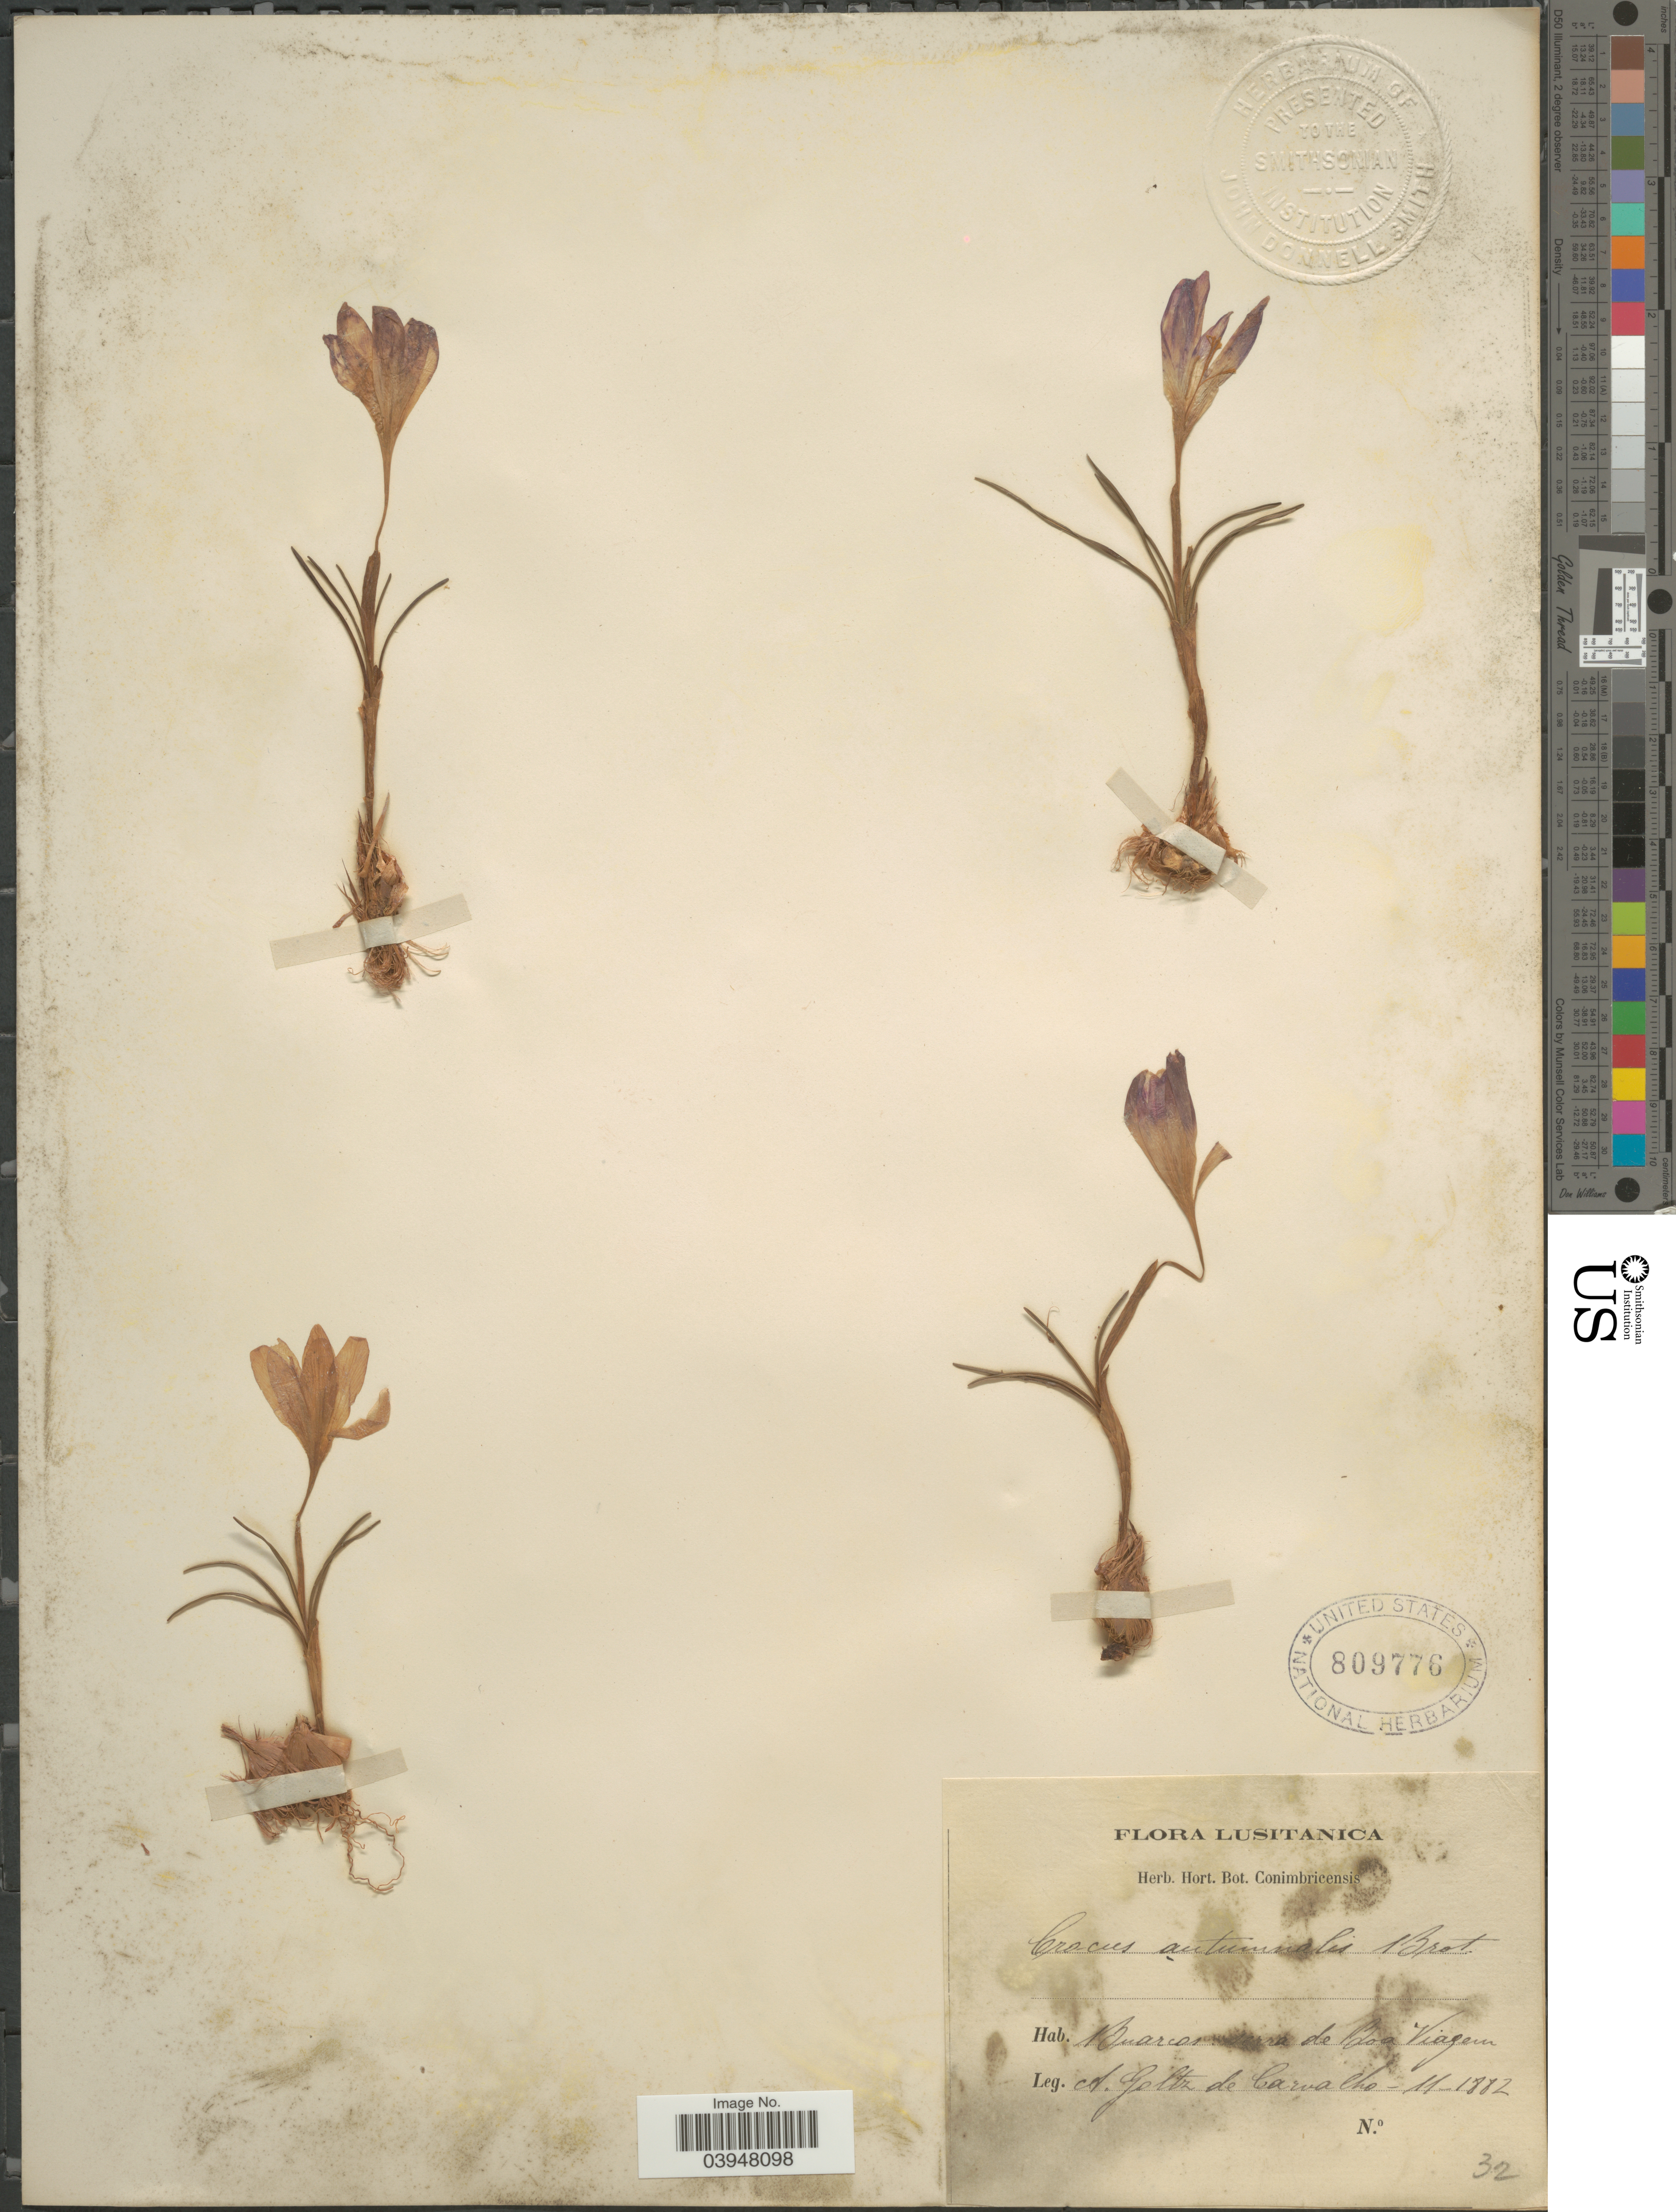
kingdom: Plantae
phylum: Tracheophyta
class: Liliopsida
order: Asparagales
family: Iridaceae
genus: Crocus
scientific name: Crocus autumnalis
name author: Mill.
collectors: A. G. Carvalho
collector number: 32?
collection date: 1882-02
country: Portugal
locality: Lusitanica. Buarcos serra de Boa Viagem.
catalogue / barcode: US 809776